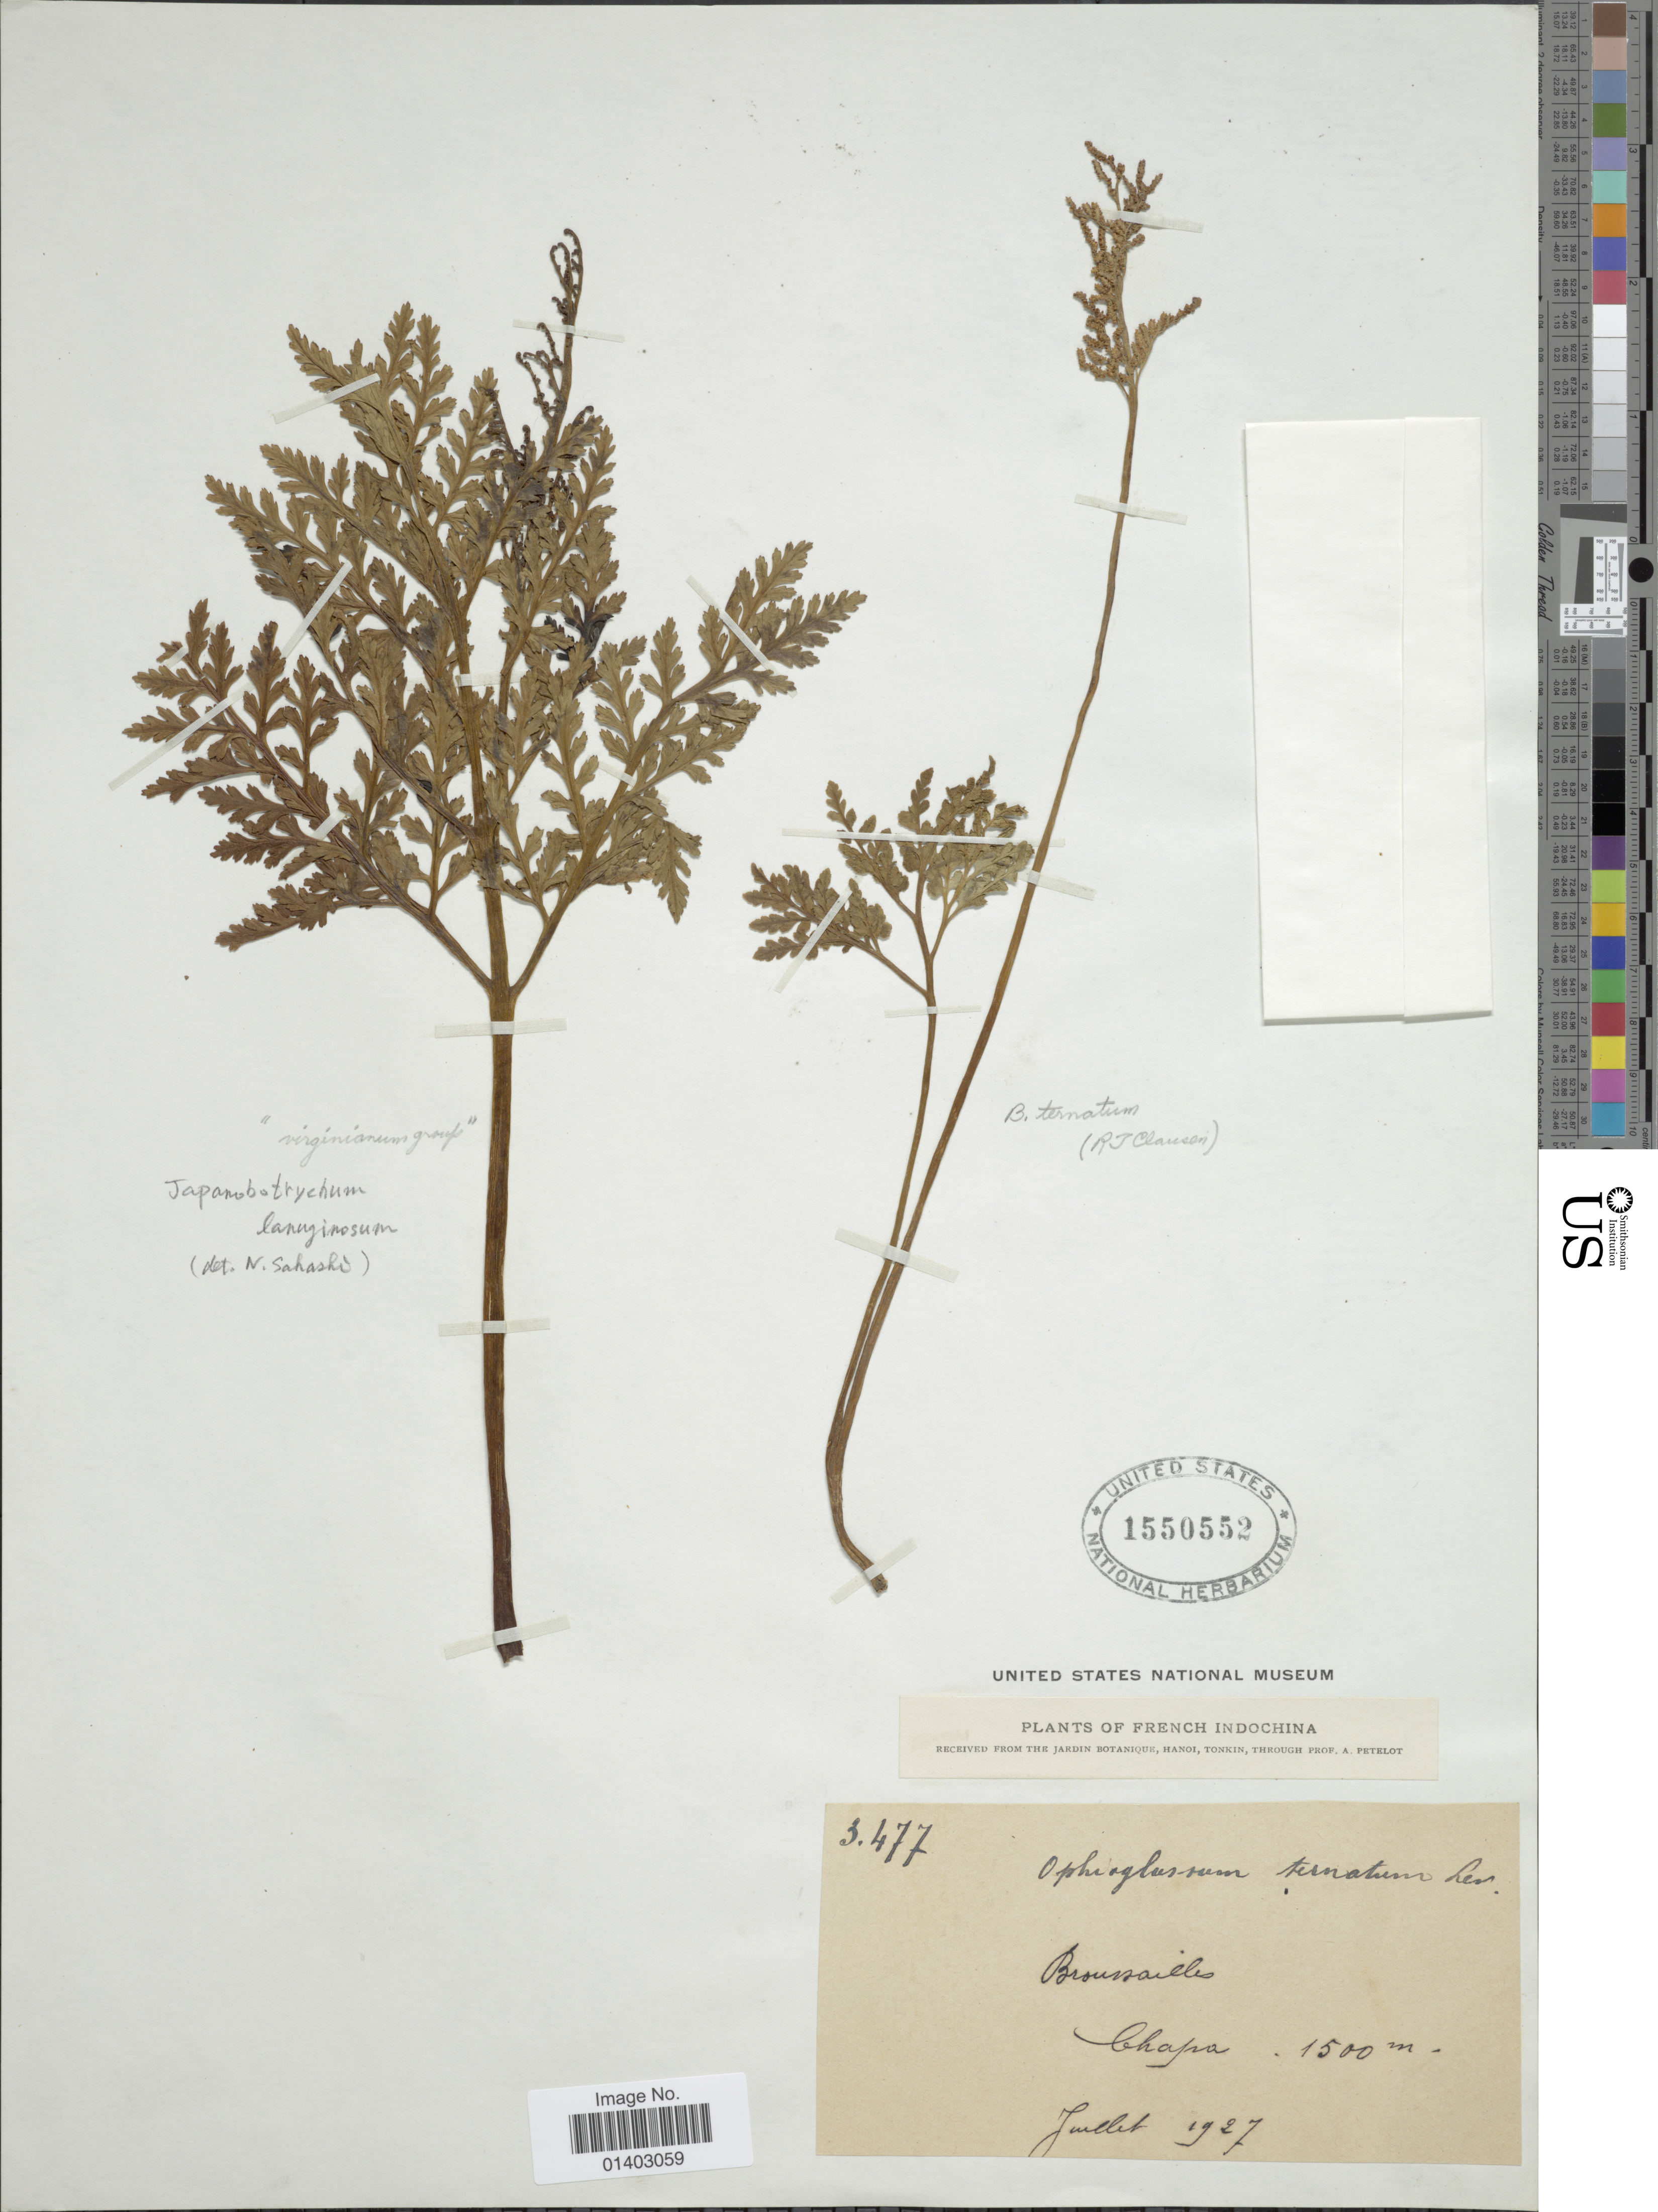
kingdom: Plantae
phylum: Tracheophyta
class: Polypodiopsida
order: Ophioglossales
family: Ophioglossaceae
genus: Botrychium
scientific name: Botrychium ternatum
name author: (Thunb.) Sw.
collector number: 3477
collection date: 1927-07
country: Vietnam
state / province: Lao Cai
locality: French Indochina, Broussailles, Chapa.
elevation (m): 1500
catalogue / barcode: US 1550552